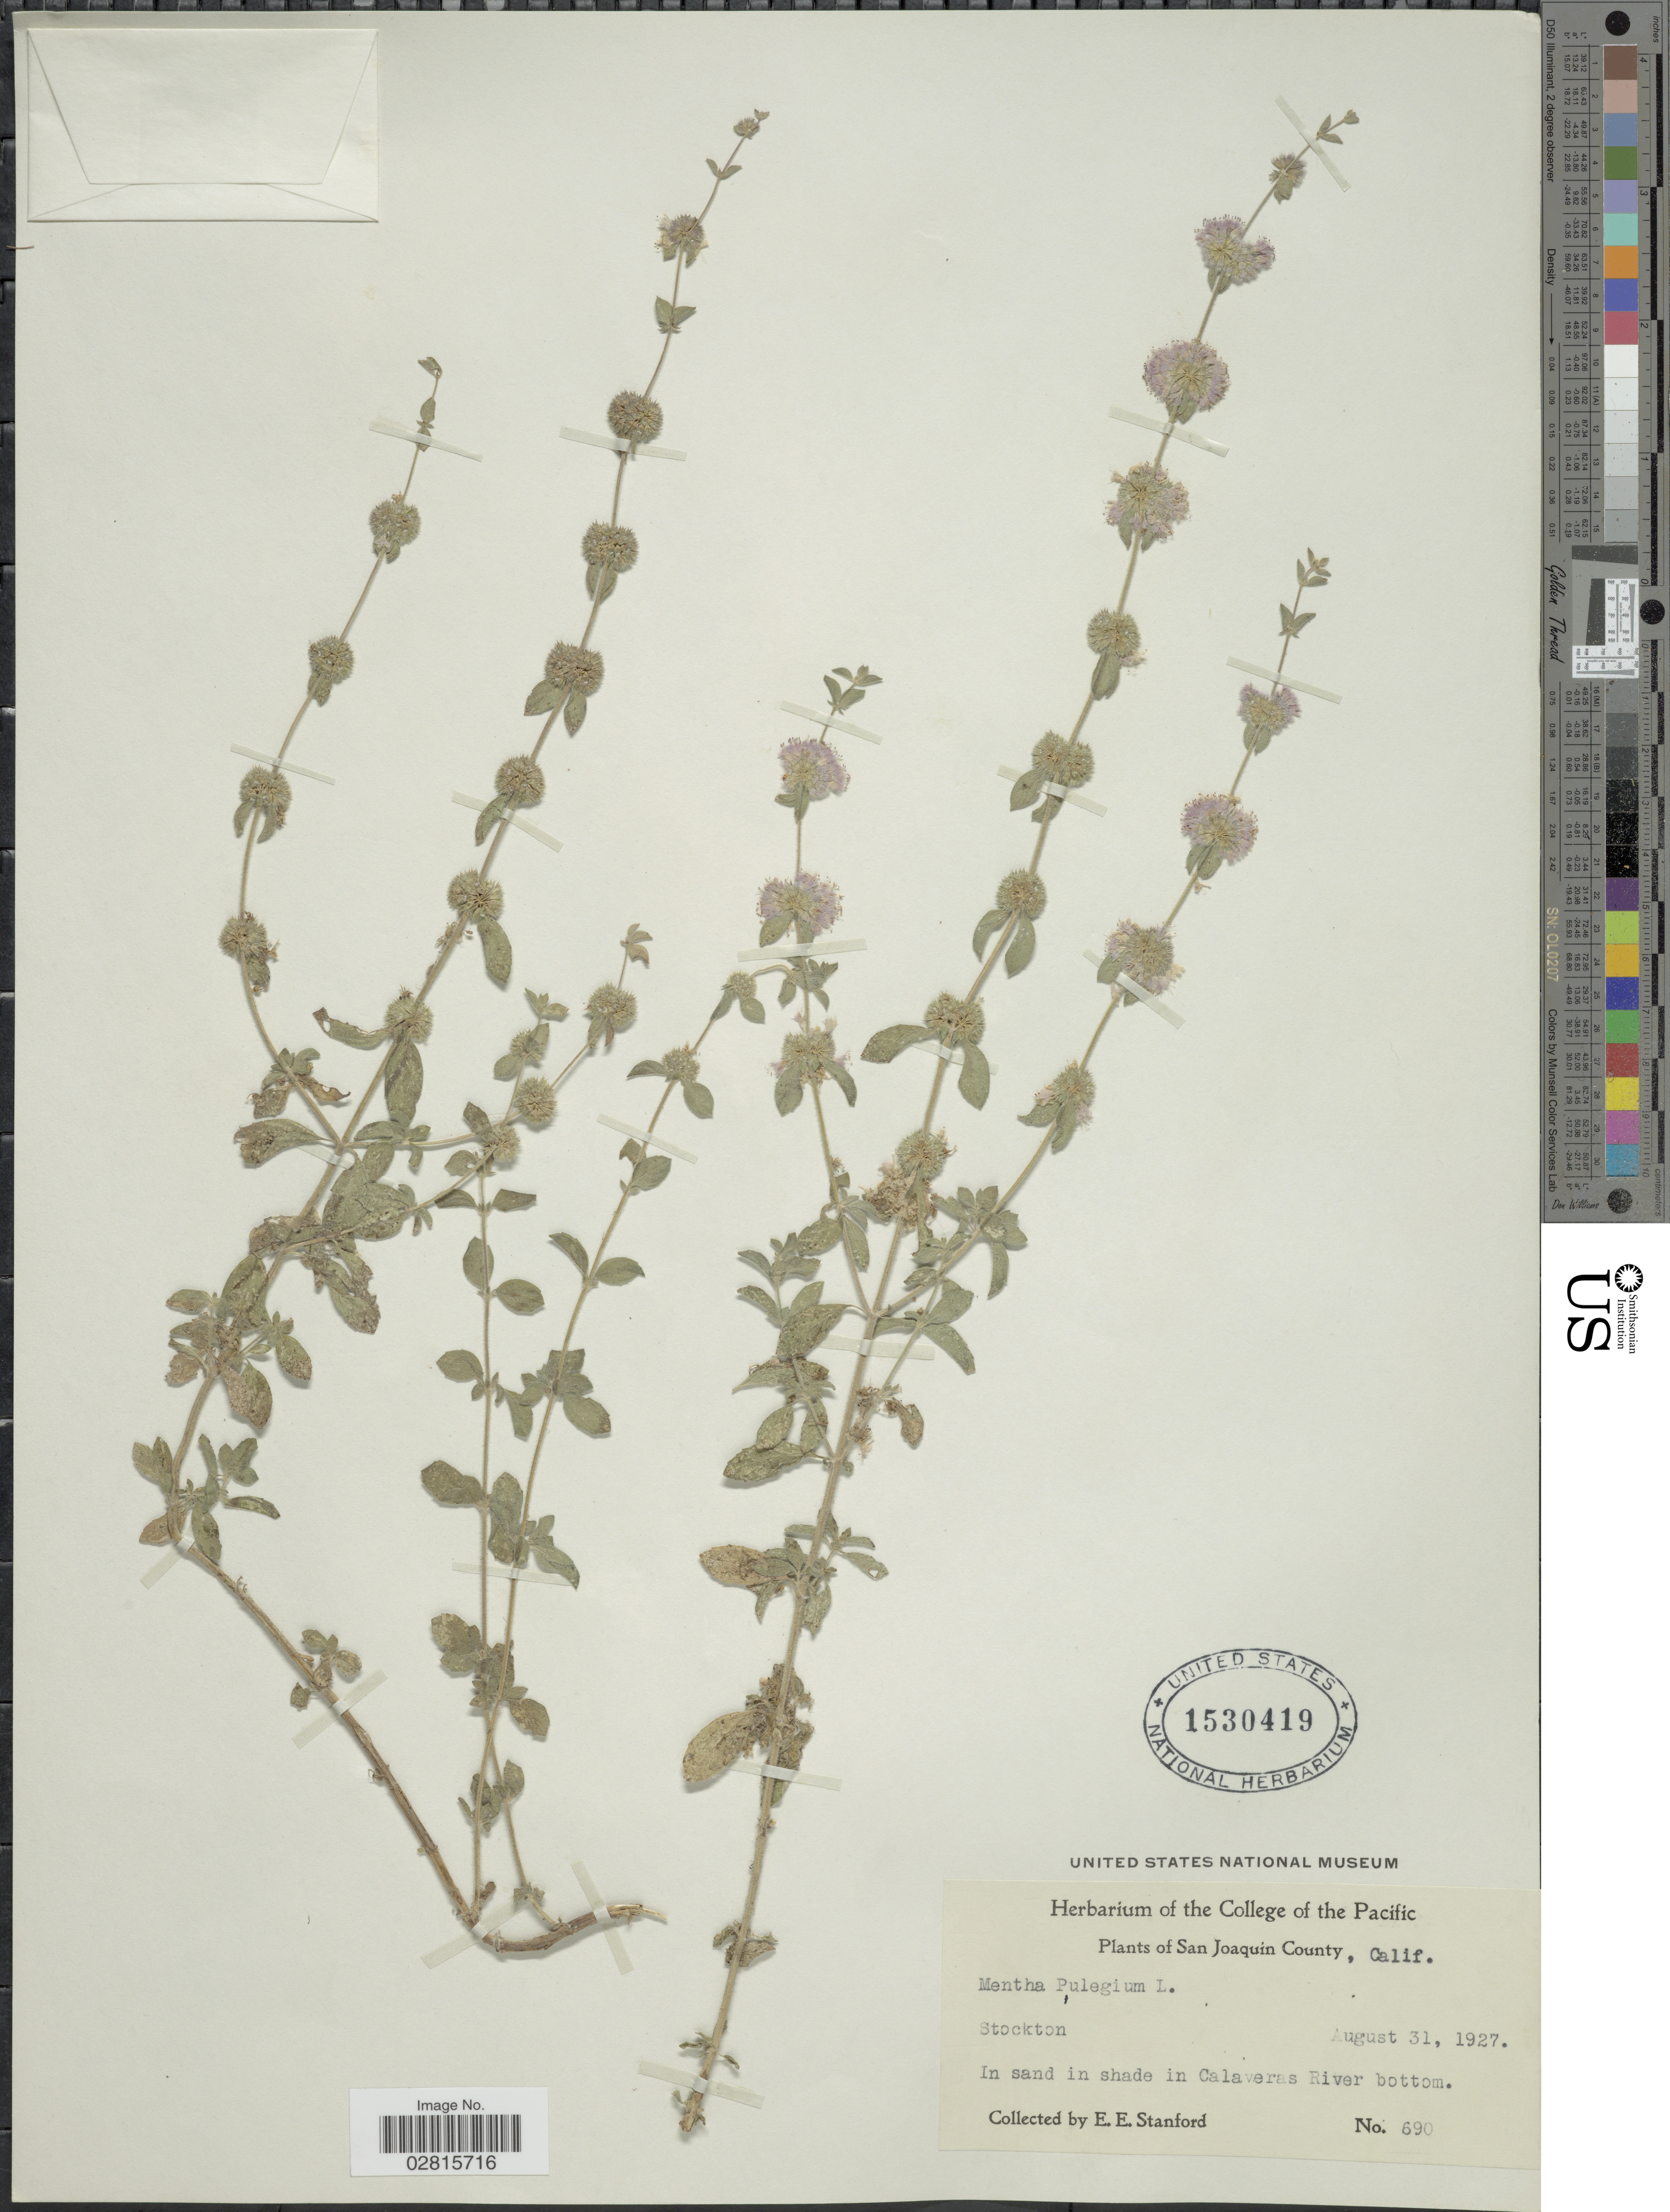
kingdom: Plantae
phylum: Tracheophyta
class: Magnoliopsida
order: Lamiales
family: Lamiaceae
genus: Mentha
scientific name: Mentha pulegium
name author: L.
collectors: E. Stanford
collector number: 690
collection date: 1927-08-31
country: United States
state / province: California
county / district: San Joaquin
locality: San Joaquin County, Stockton, Calaveras River bottom.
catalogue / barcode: US 1530419